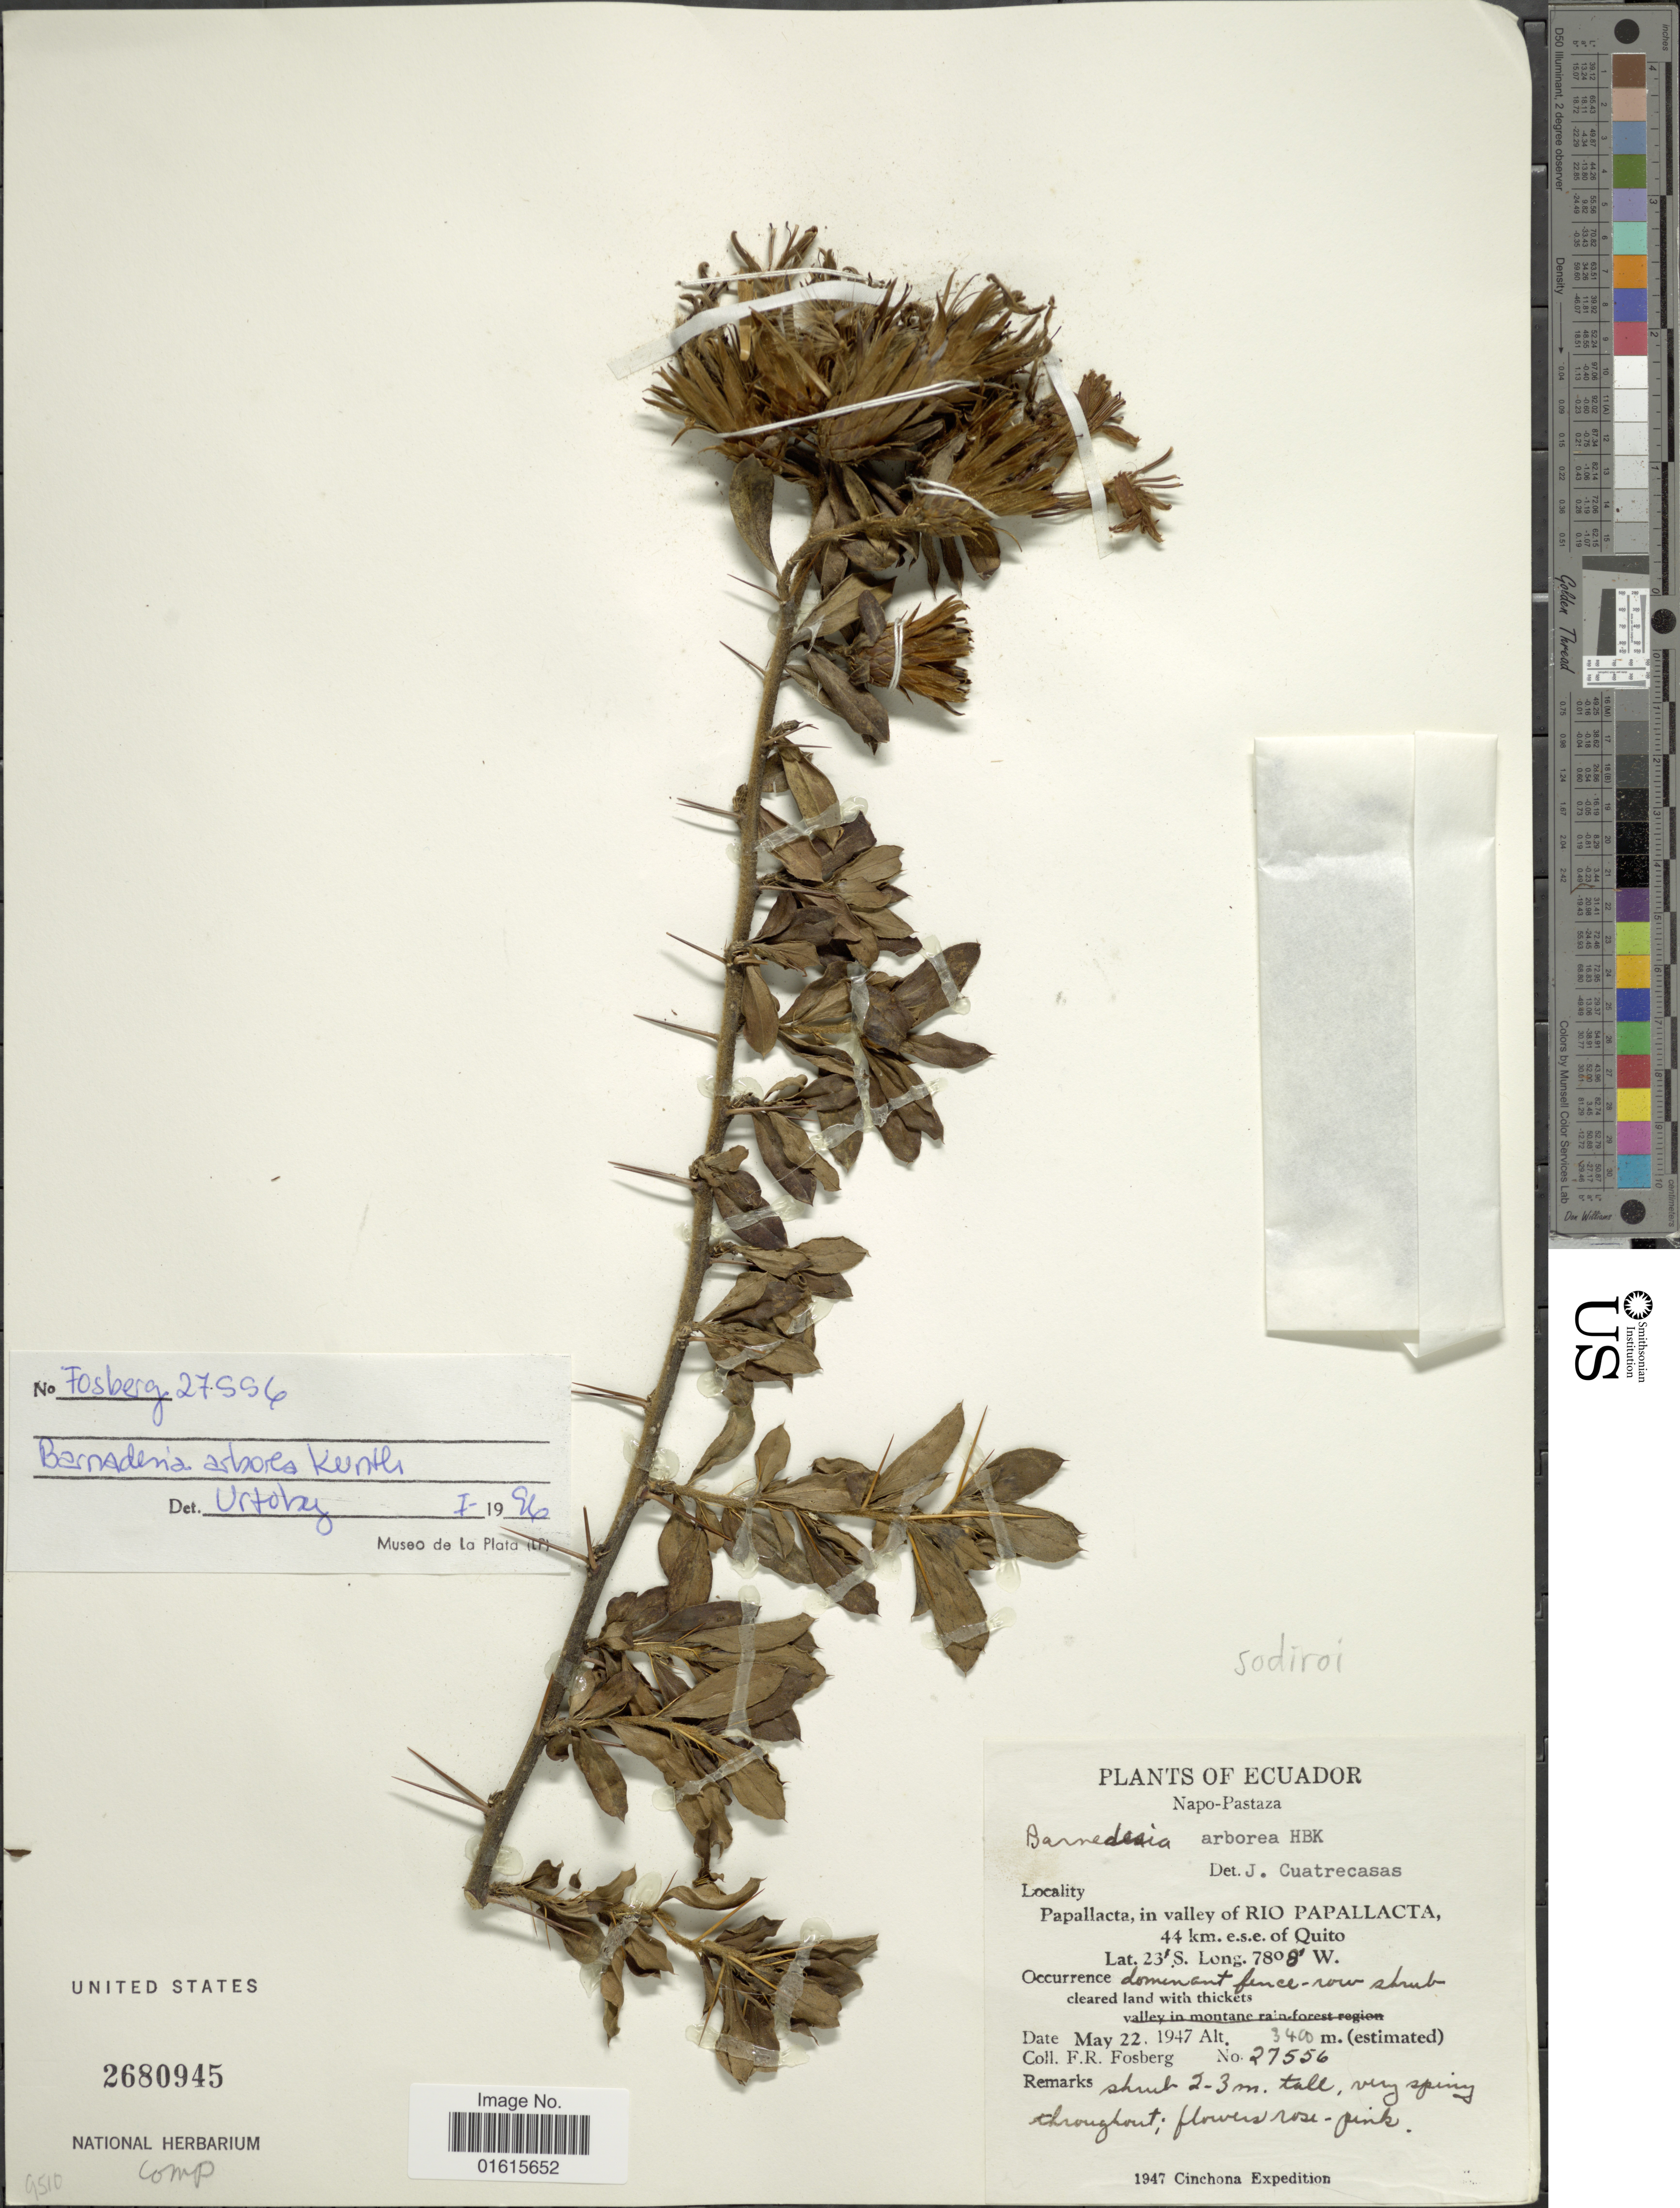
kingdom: Plantae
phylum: Tracheophyta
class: Magnoliopsida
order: Asterales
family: Asteraceae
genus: Barnadesia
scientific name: Barnadesia arborea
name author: Kunth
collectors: F. R. Fosberg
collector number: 27556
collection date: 1947-05-22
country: Ecuador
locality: Napo - Pastaza, Papaalacta, in valley of Rio Papallacta, 4.4 km. e.s.e of Quito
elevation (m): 3400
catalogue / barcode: US 2680945